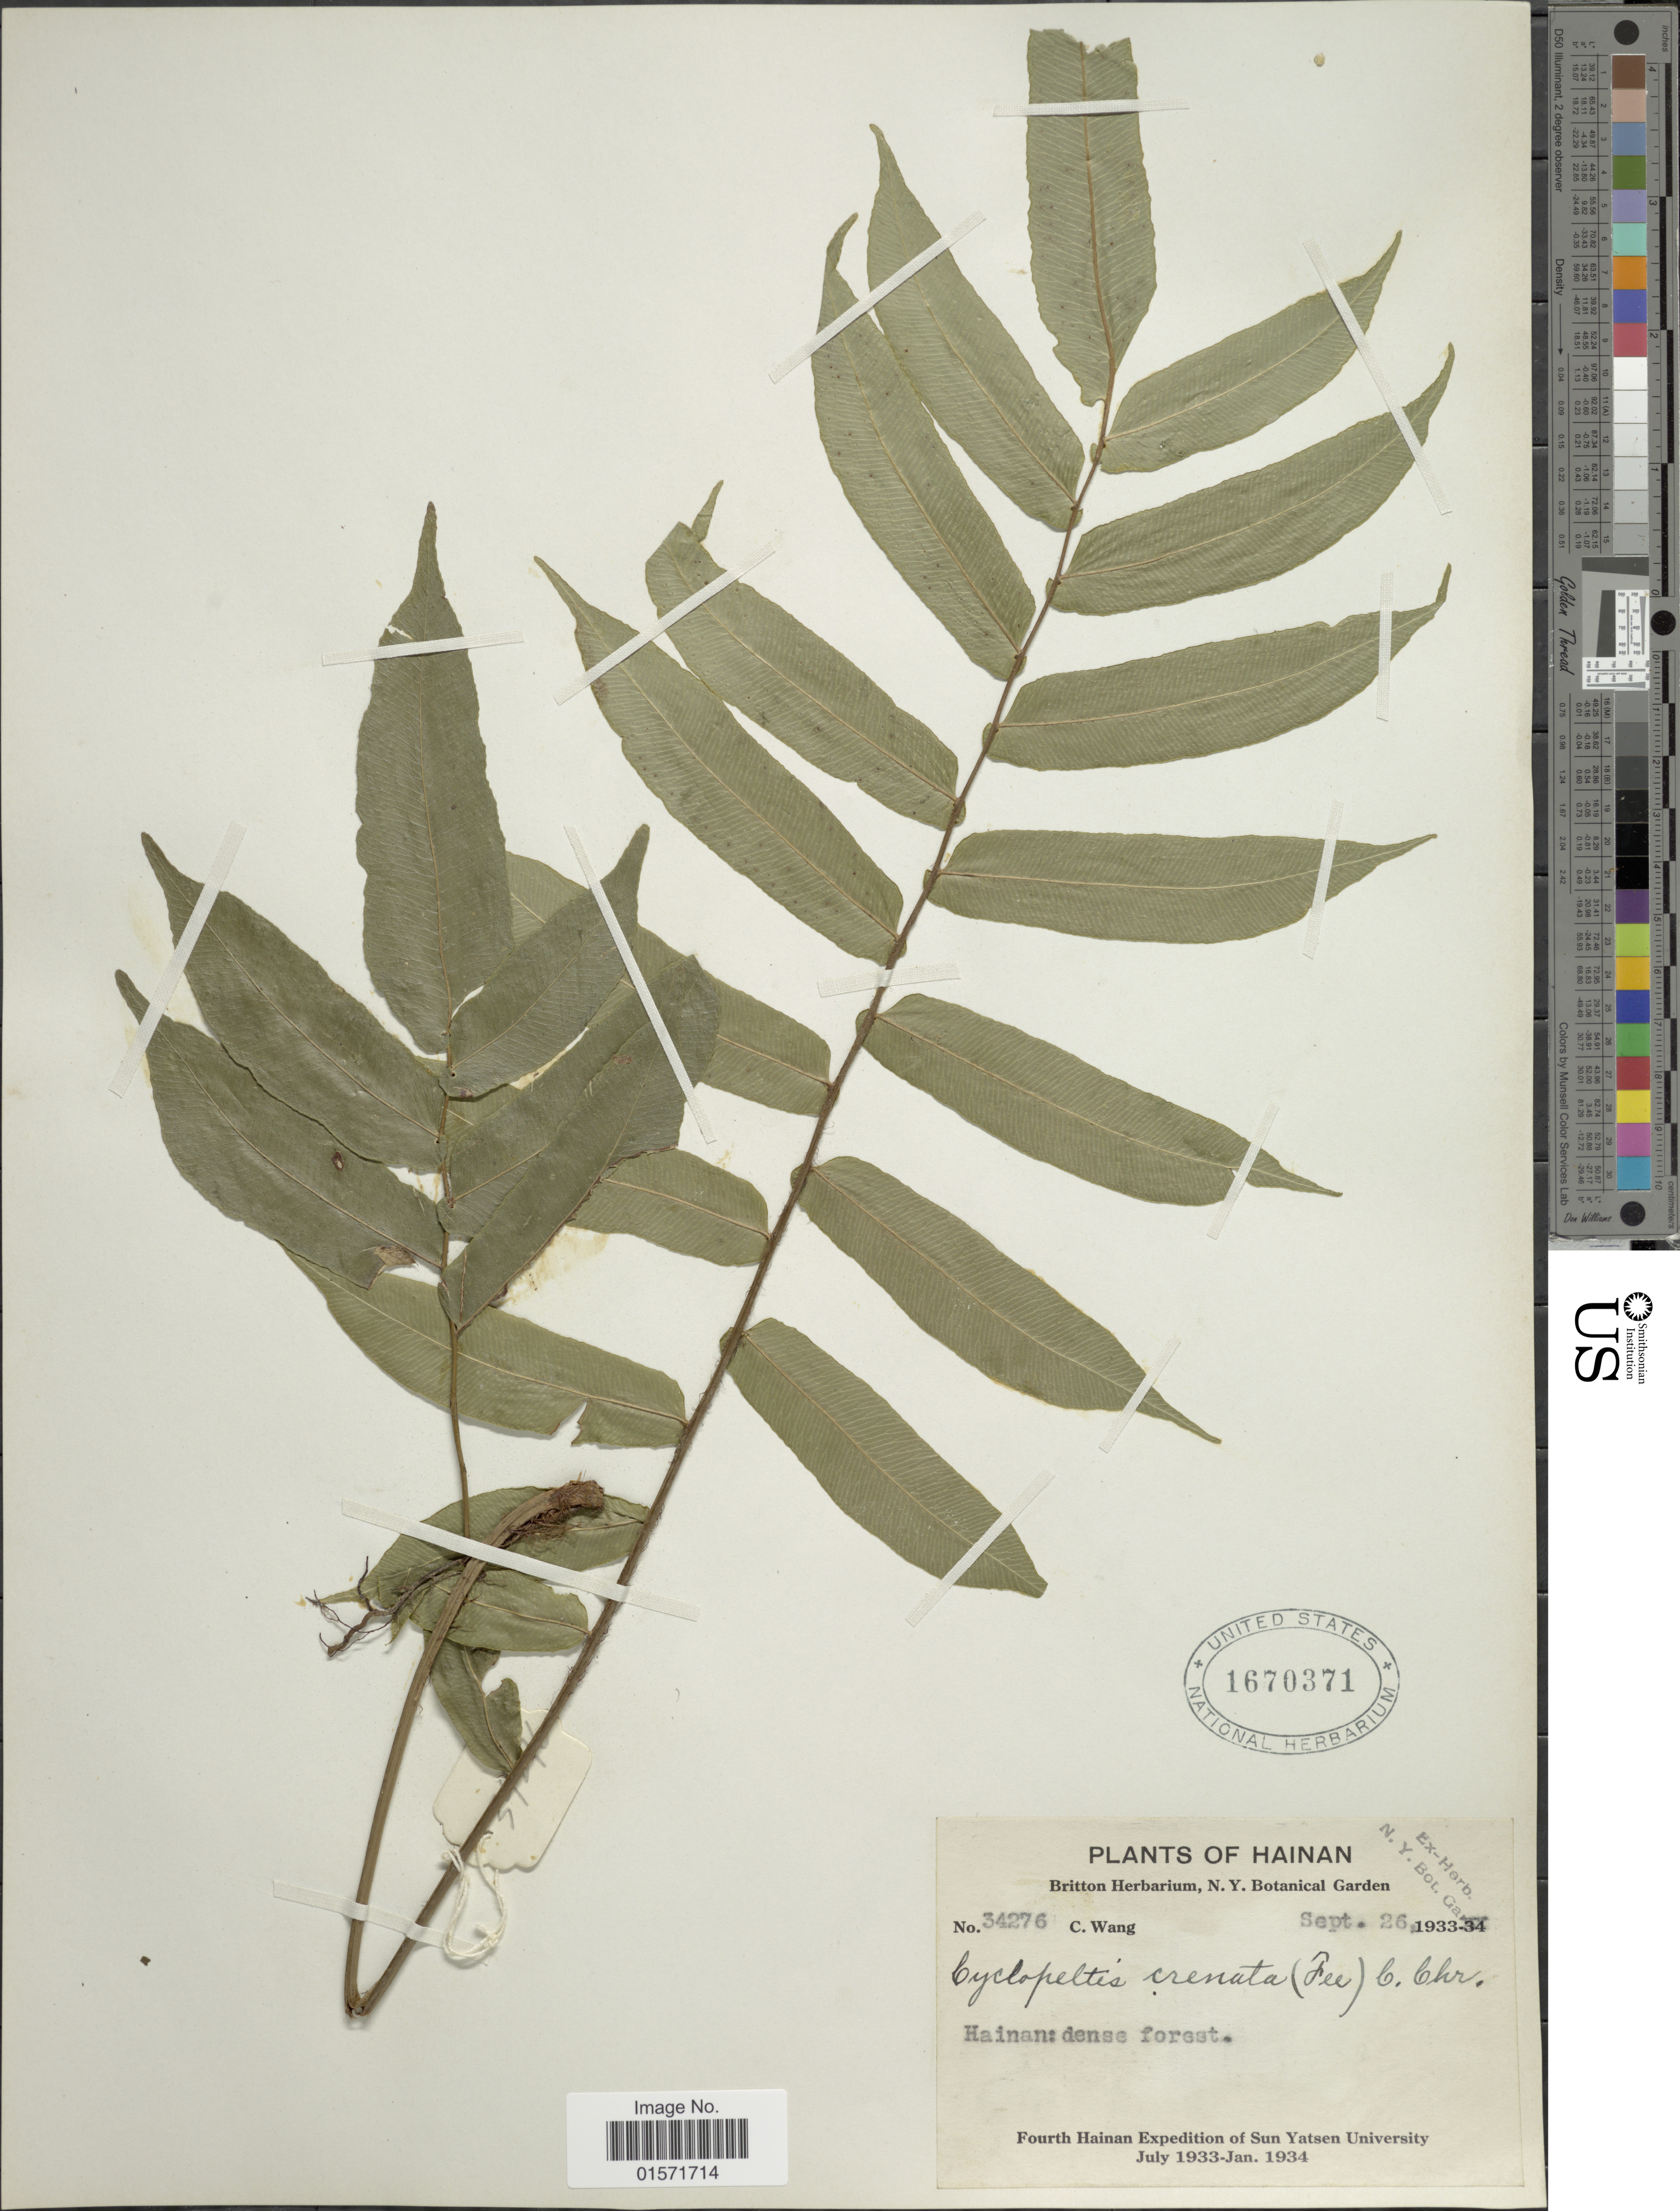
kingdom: Plantae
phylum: Tracheophyta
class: Polypodiopsida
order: Polypodiales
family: Lomariopsidaceae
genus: Cyclopeltis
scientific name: Cyclopeltis crenata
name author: (Fée) C. Chr.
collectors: C. Wang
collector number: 34276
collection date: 1933-09-26/1934-09-26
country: China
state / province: Hainan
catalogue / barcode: US 1670371